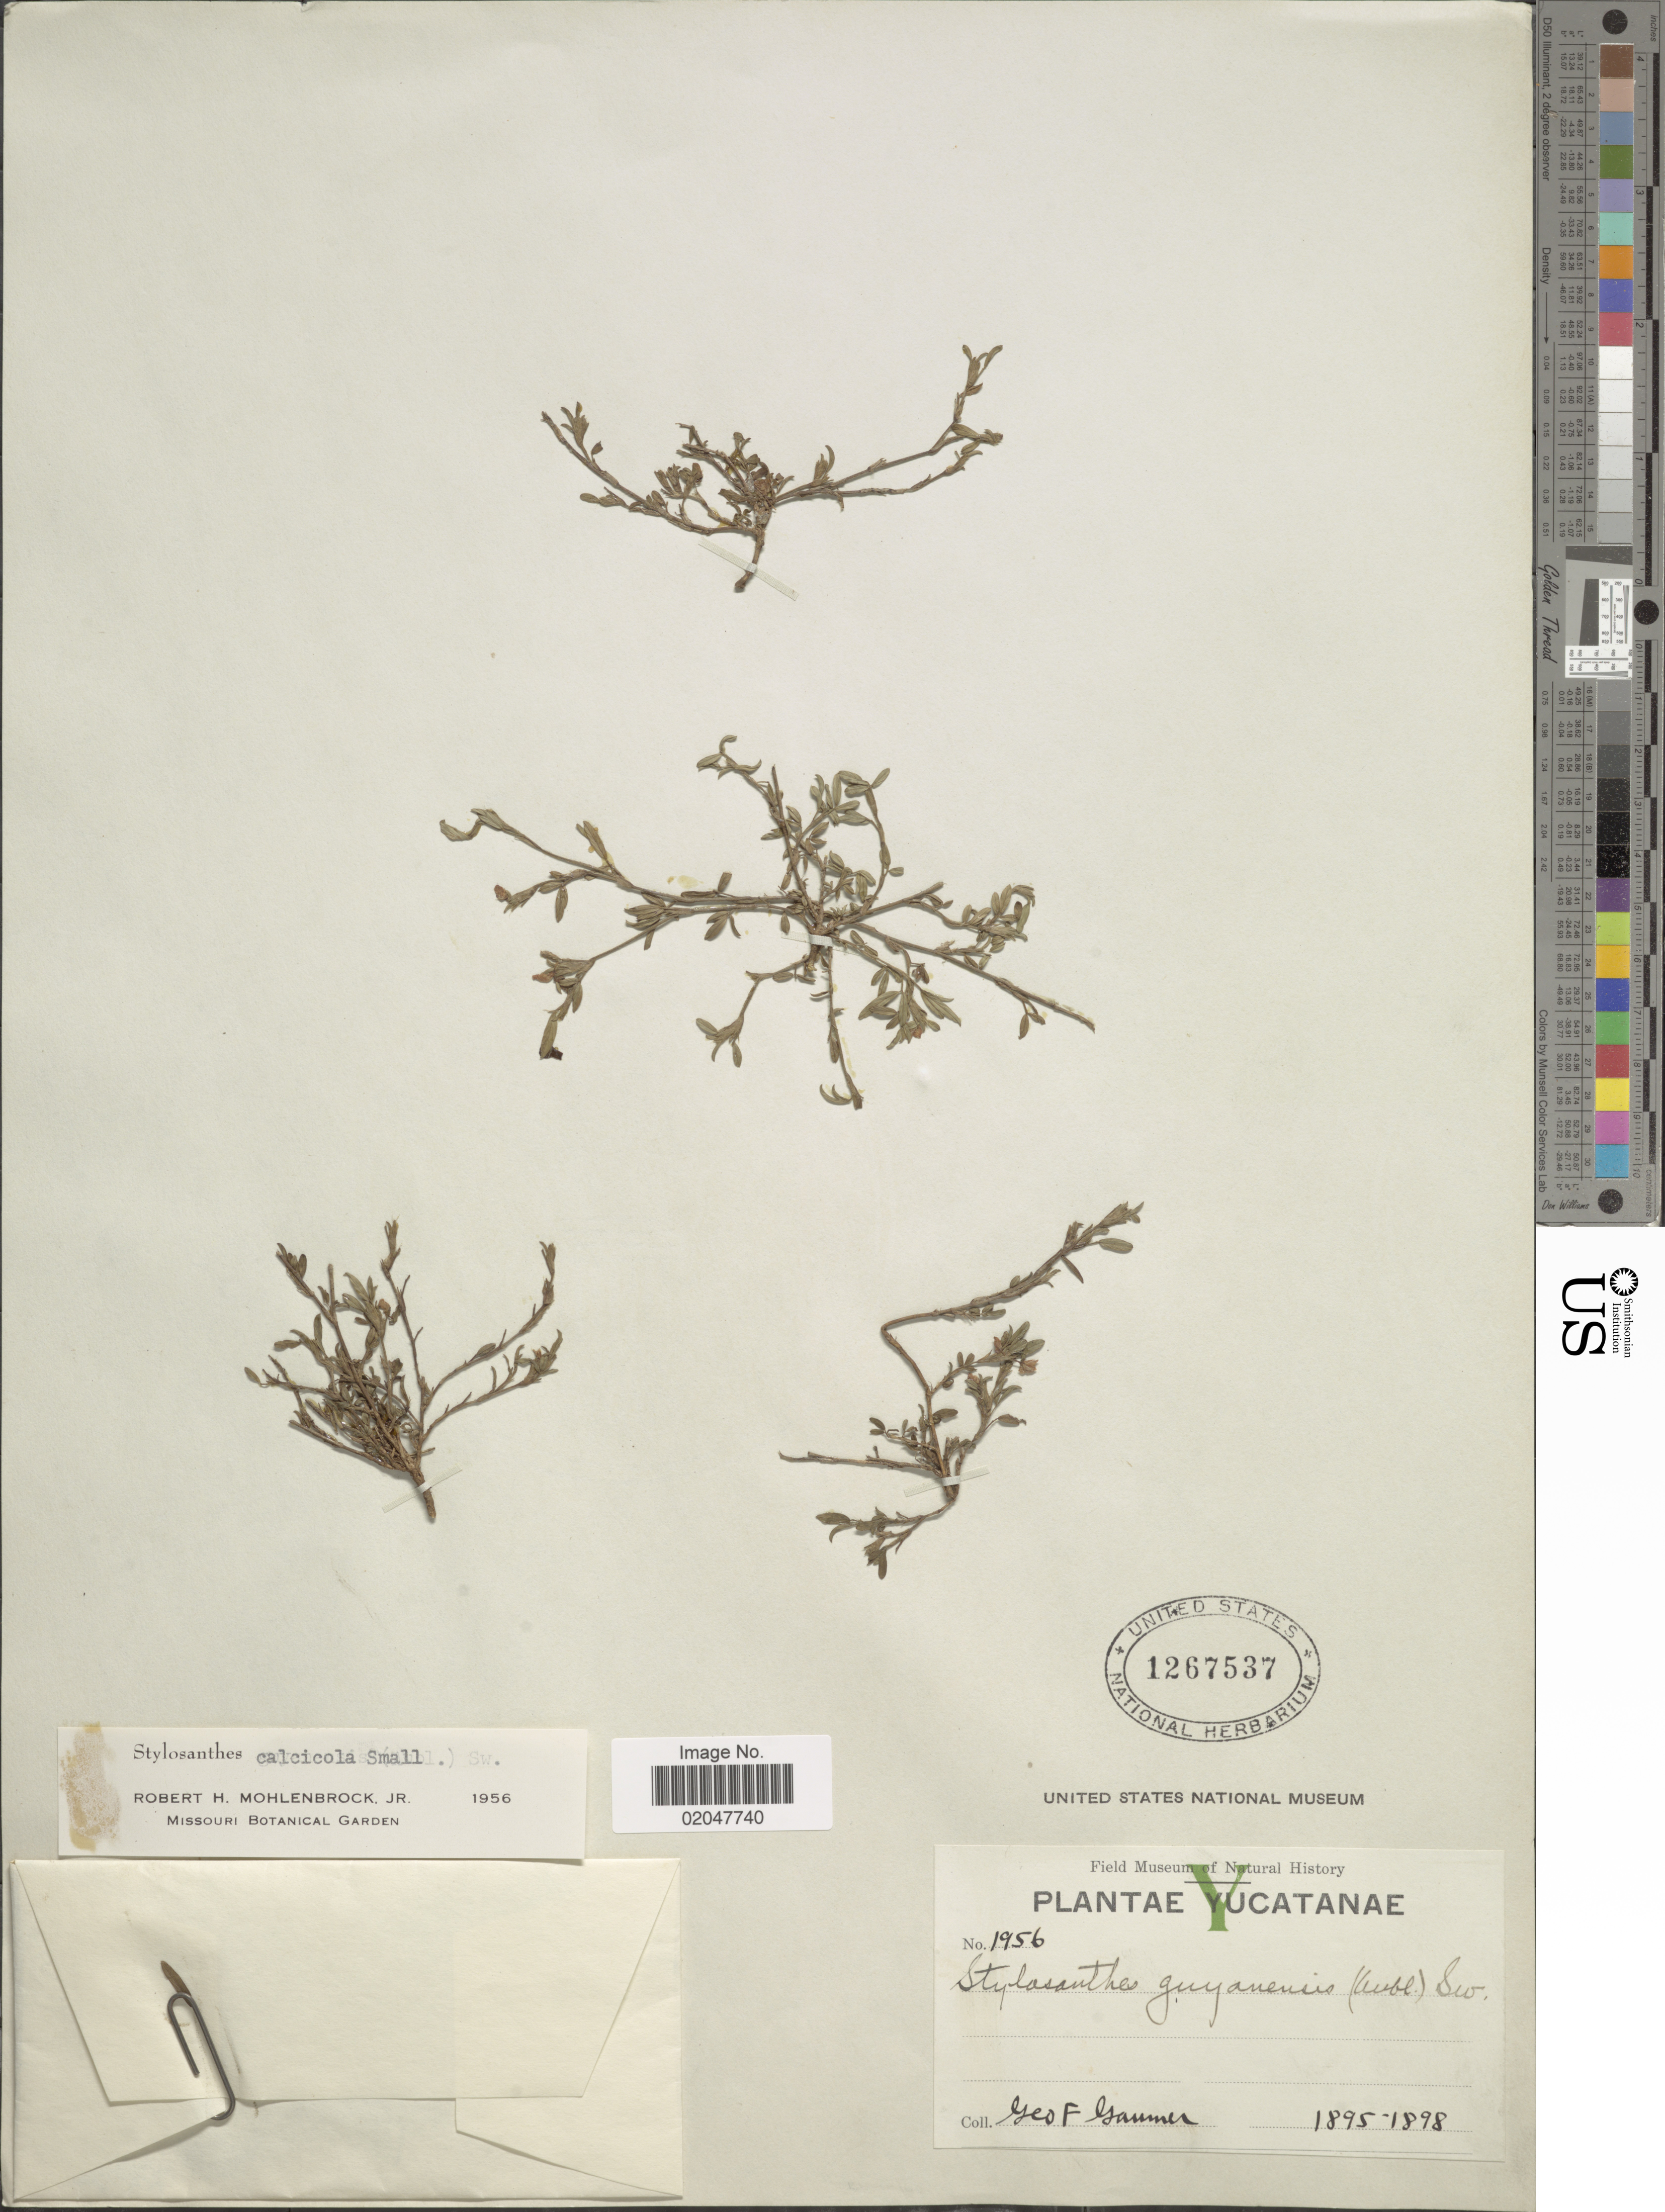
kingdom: Plantae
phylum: Tracheophyta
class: Magnoliopsida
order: Fabales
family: Fabaceae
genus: Stylosanthes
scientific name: Stylosanthes calcicola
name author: Small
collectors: G. F. Gaumer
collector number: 1956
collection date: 1895/1898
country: Mexico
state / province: Yucatán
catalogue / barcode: US 1267537